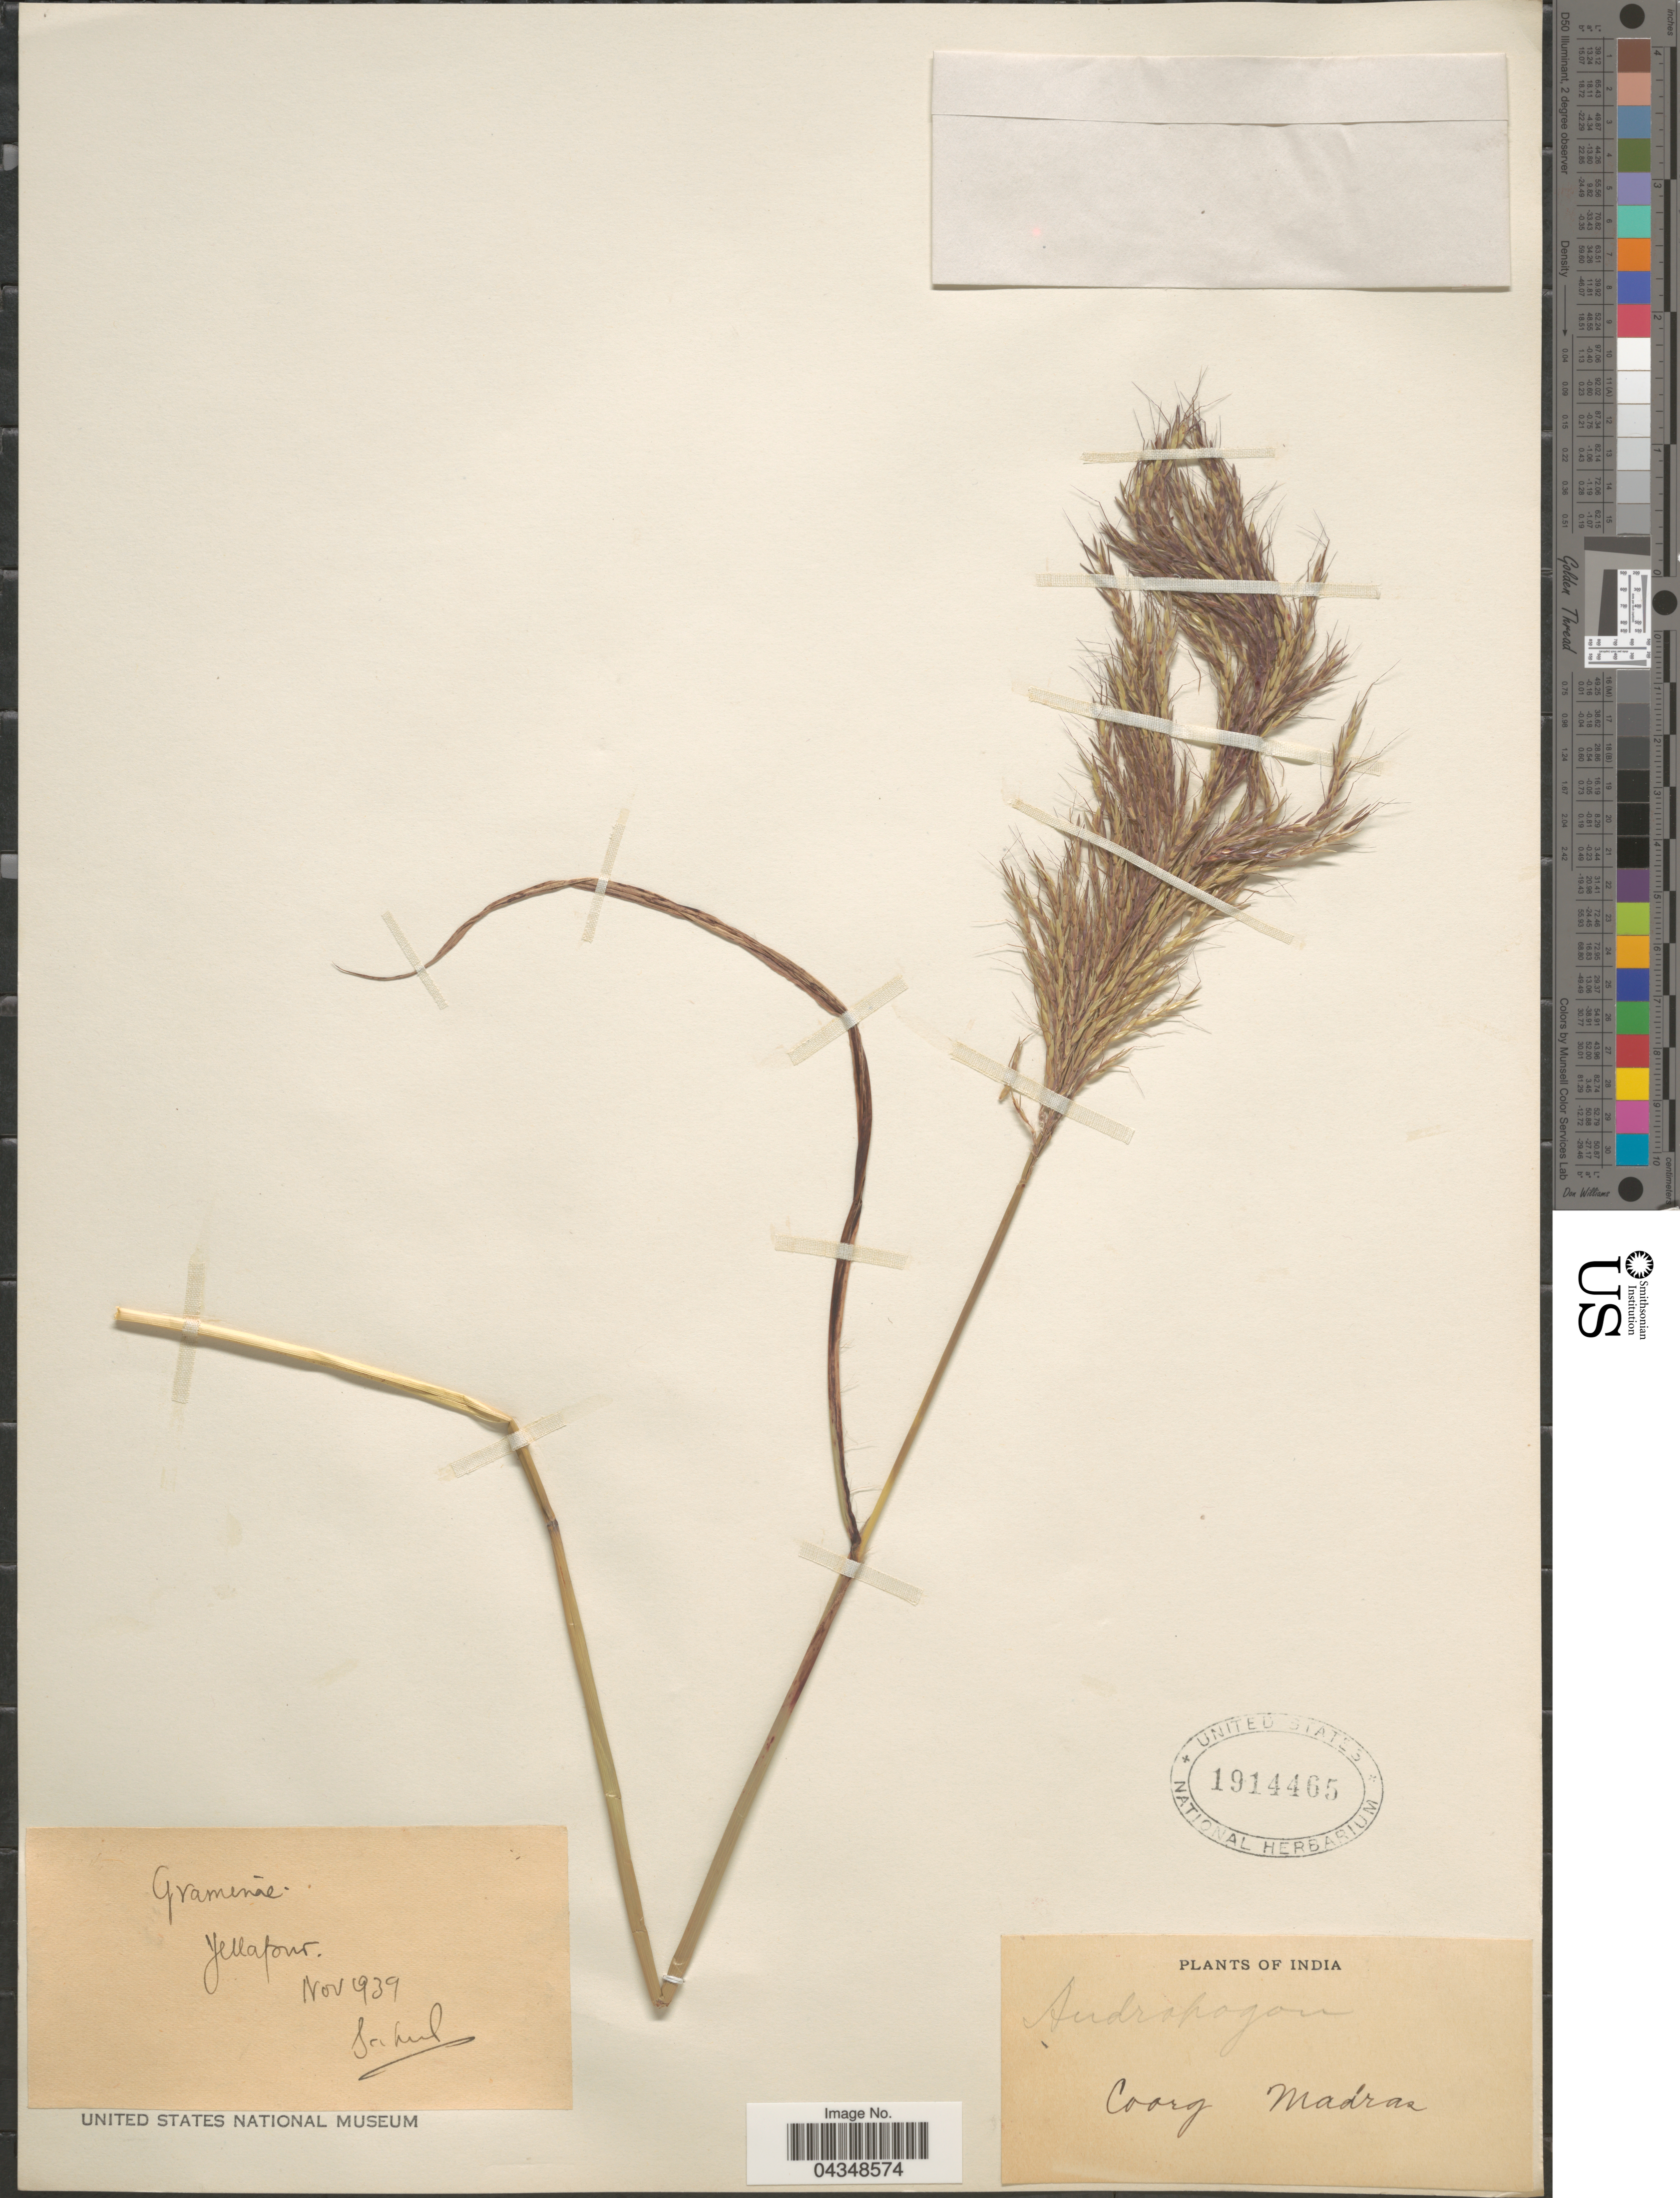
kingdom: Plantae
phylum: Tracheophyta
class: Liliopsida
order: Poales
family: Poaceae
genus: Bothriochloa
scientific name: Bothriochloa bladhii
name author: (Retz.) S.T. Blake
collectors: Sahul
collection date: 1939-11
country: India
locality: Yellapour. Coorg Madras.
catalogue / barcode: US 1914465